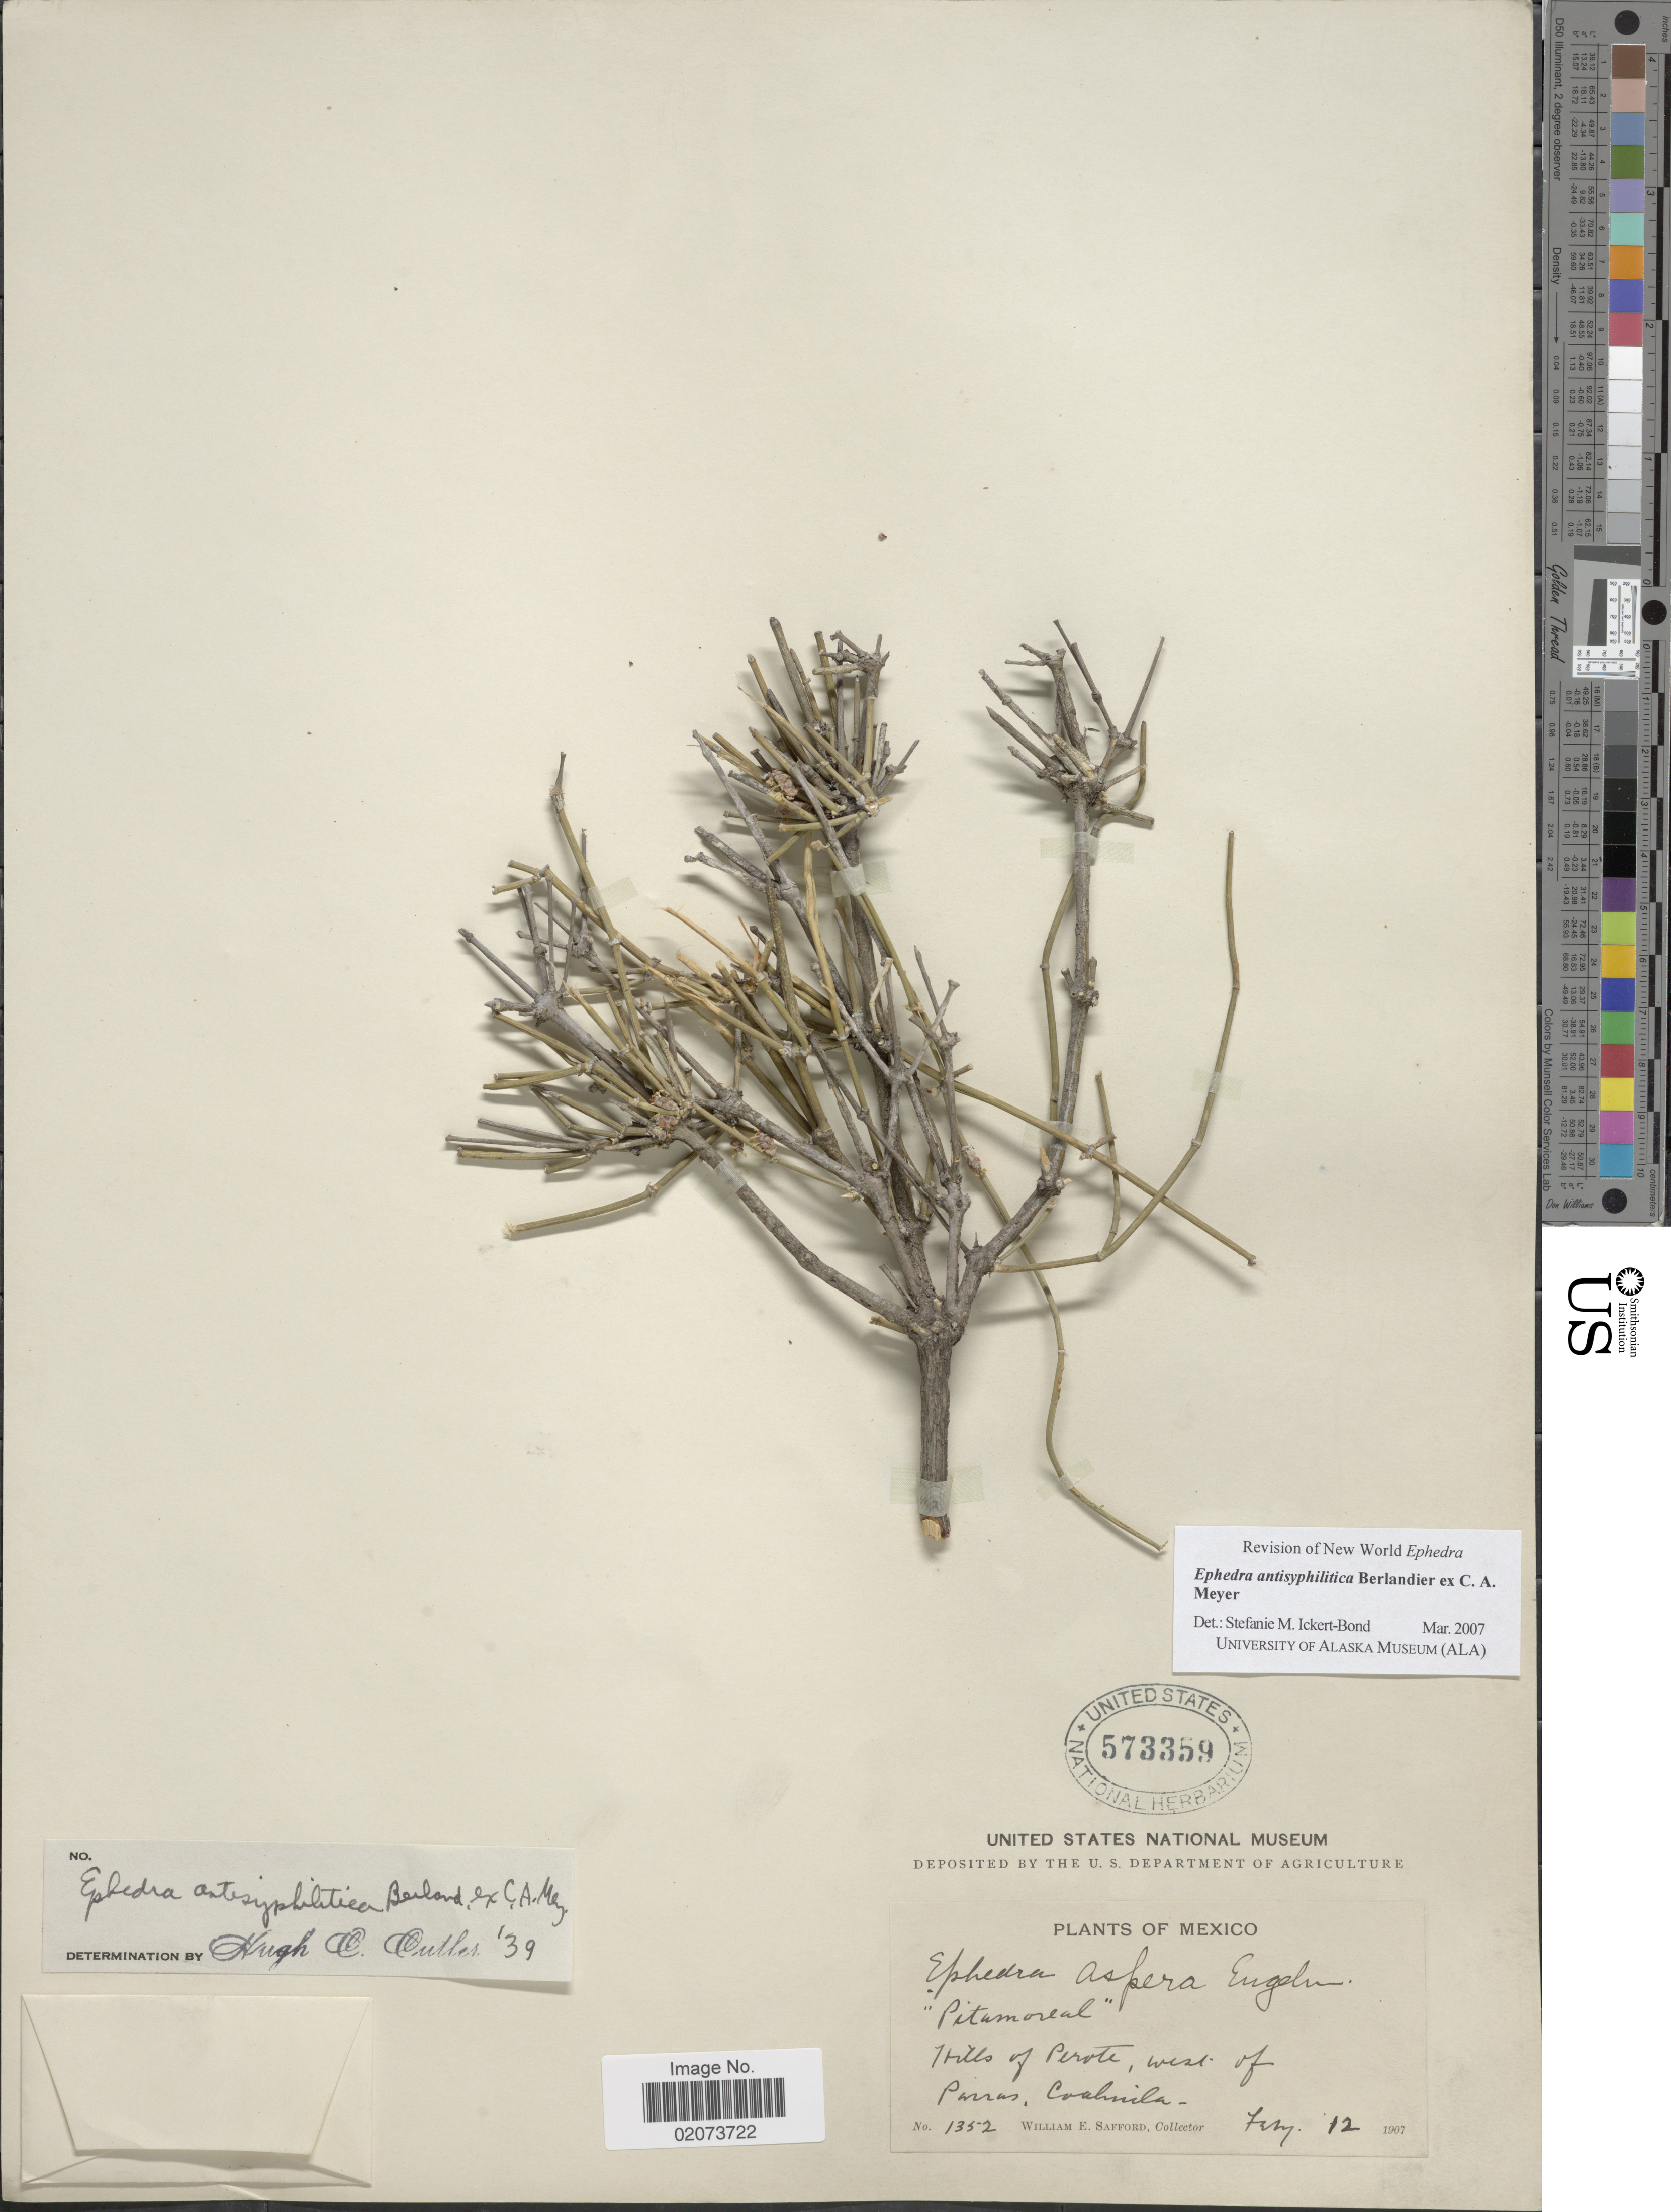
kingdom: Plantae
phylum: Tracheophyta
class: Gnetopsida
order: Ephedrales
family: Ephedraceae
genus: Ephedra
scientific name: Ephedra antisyphilitica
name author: Berland. ex C.A. Mey.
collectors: W. E. Safford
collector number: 1352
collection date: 1907-02-12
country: Mexico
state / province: Coahuila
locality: Hills of Perote, west of Parras, Coahuila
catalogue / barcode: US 573359